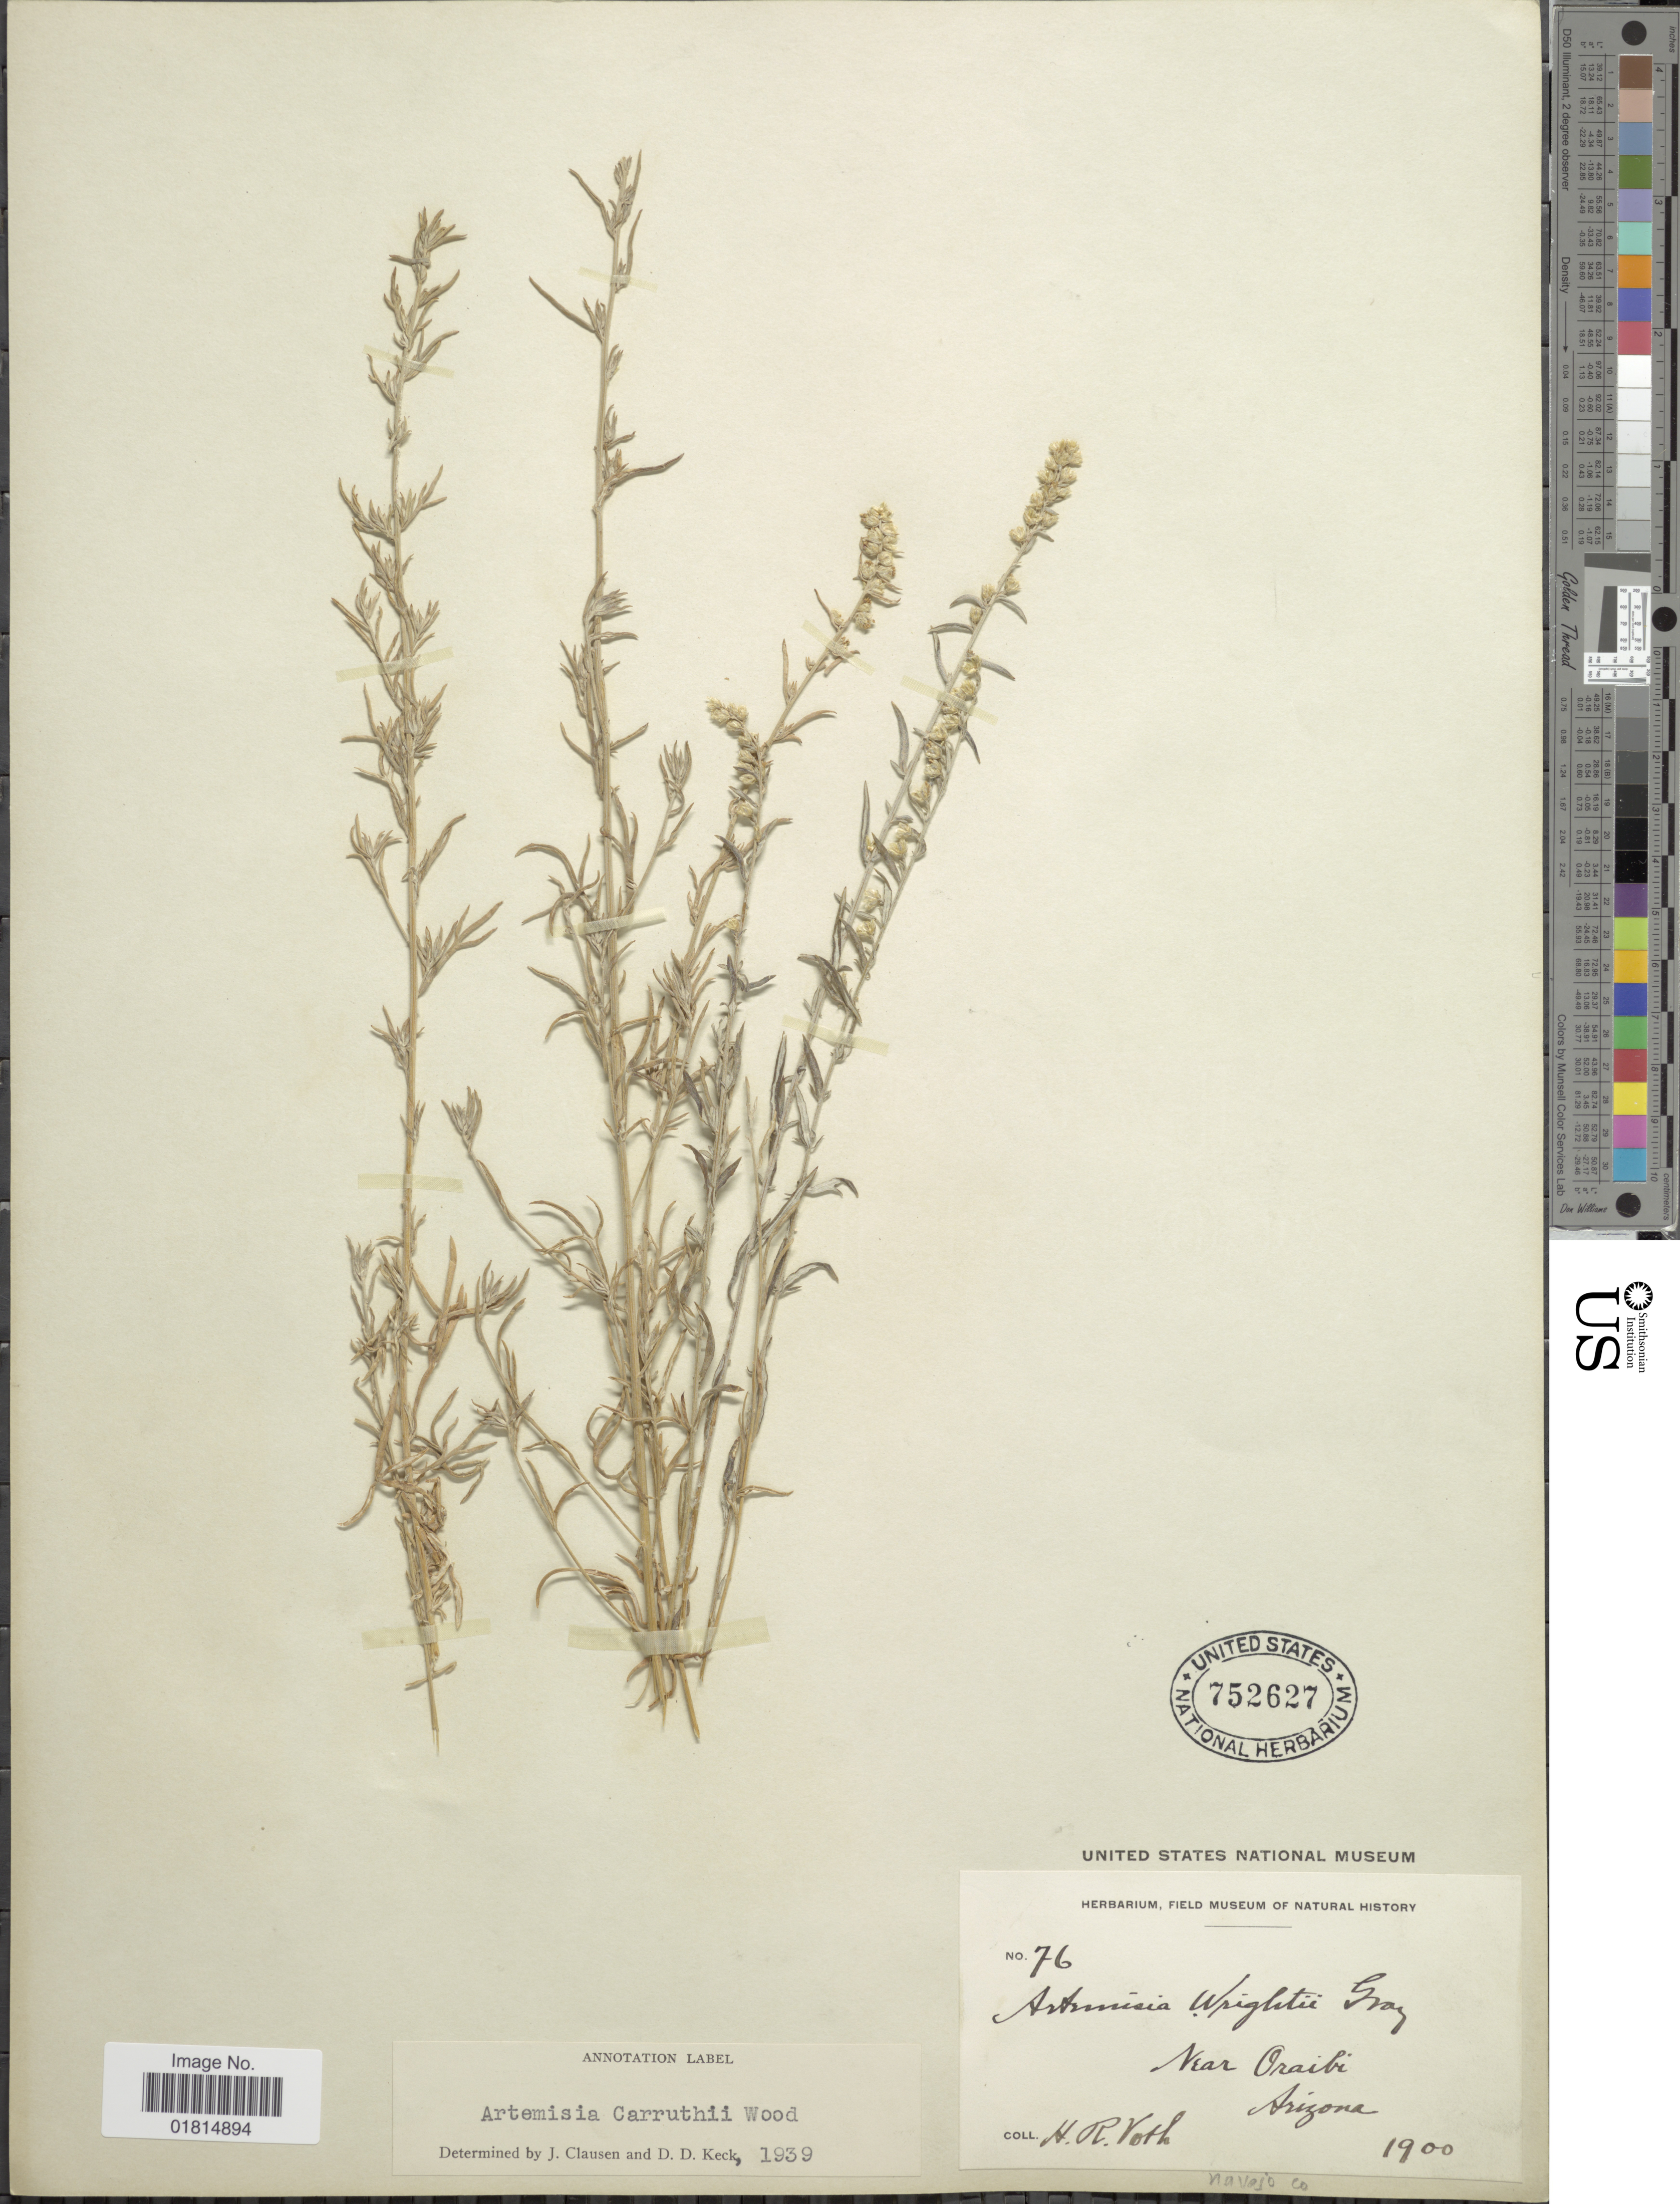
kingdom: Plantae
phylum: Tracheophyta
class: Magnoliopsida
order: Asterales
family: Asteraceae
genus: Artemisia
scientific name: Artemisia carruthii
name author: Alph. Wood ex Carruth.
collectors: H. Voth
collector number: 76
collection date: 1900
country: United States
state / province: Arizona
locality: Near Oraibi, Arizona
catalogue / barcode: US 752627